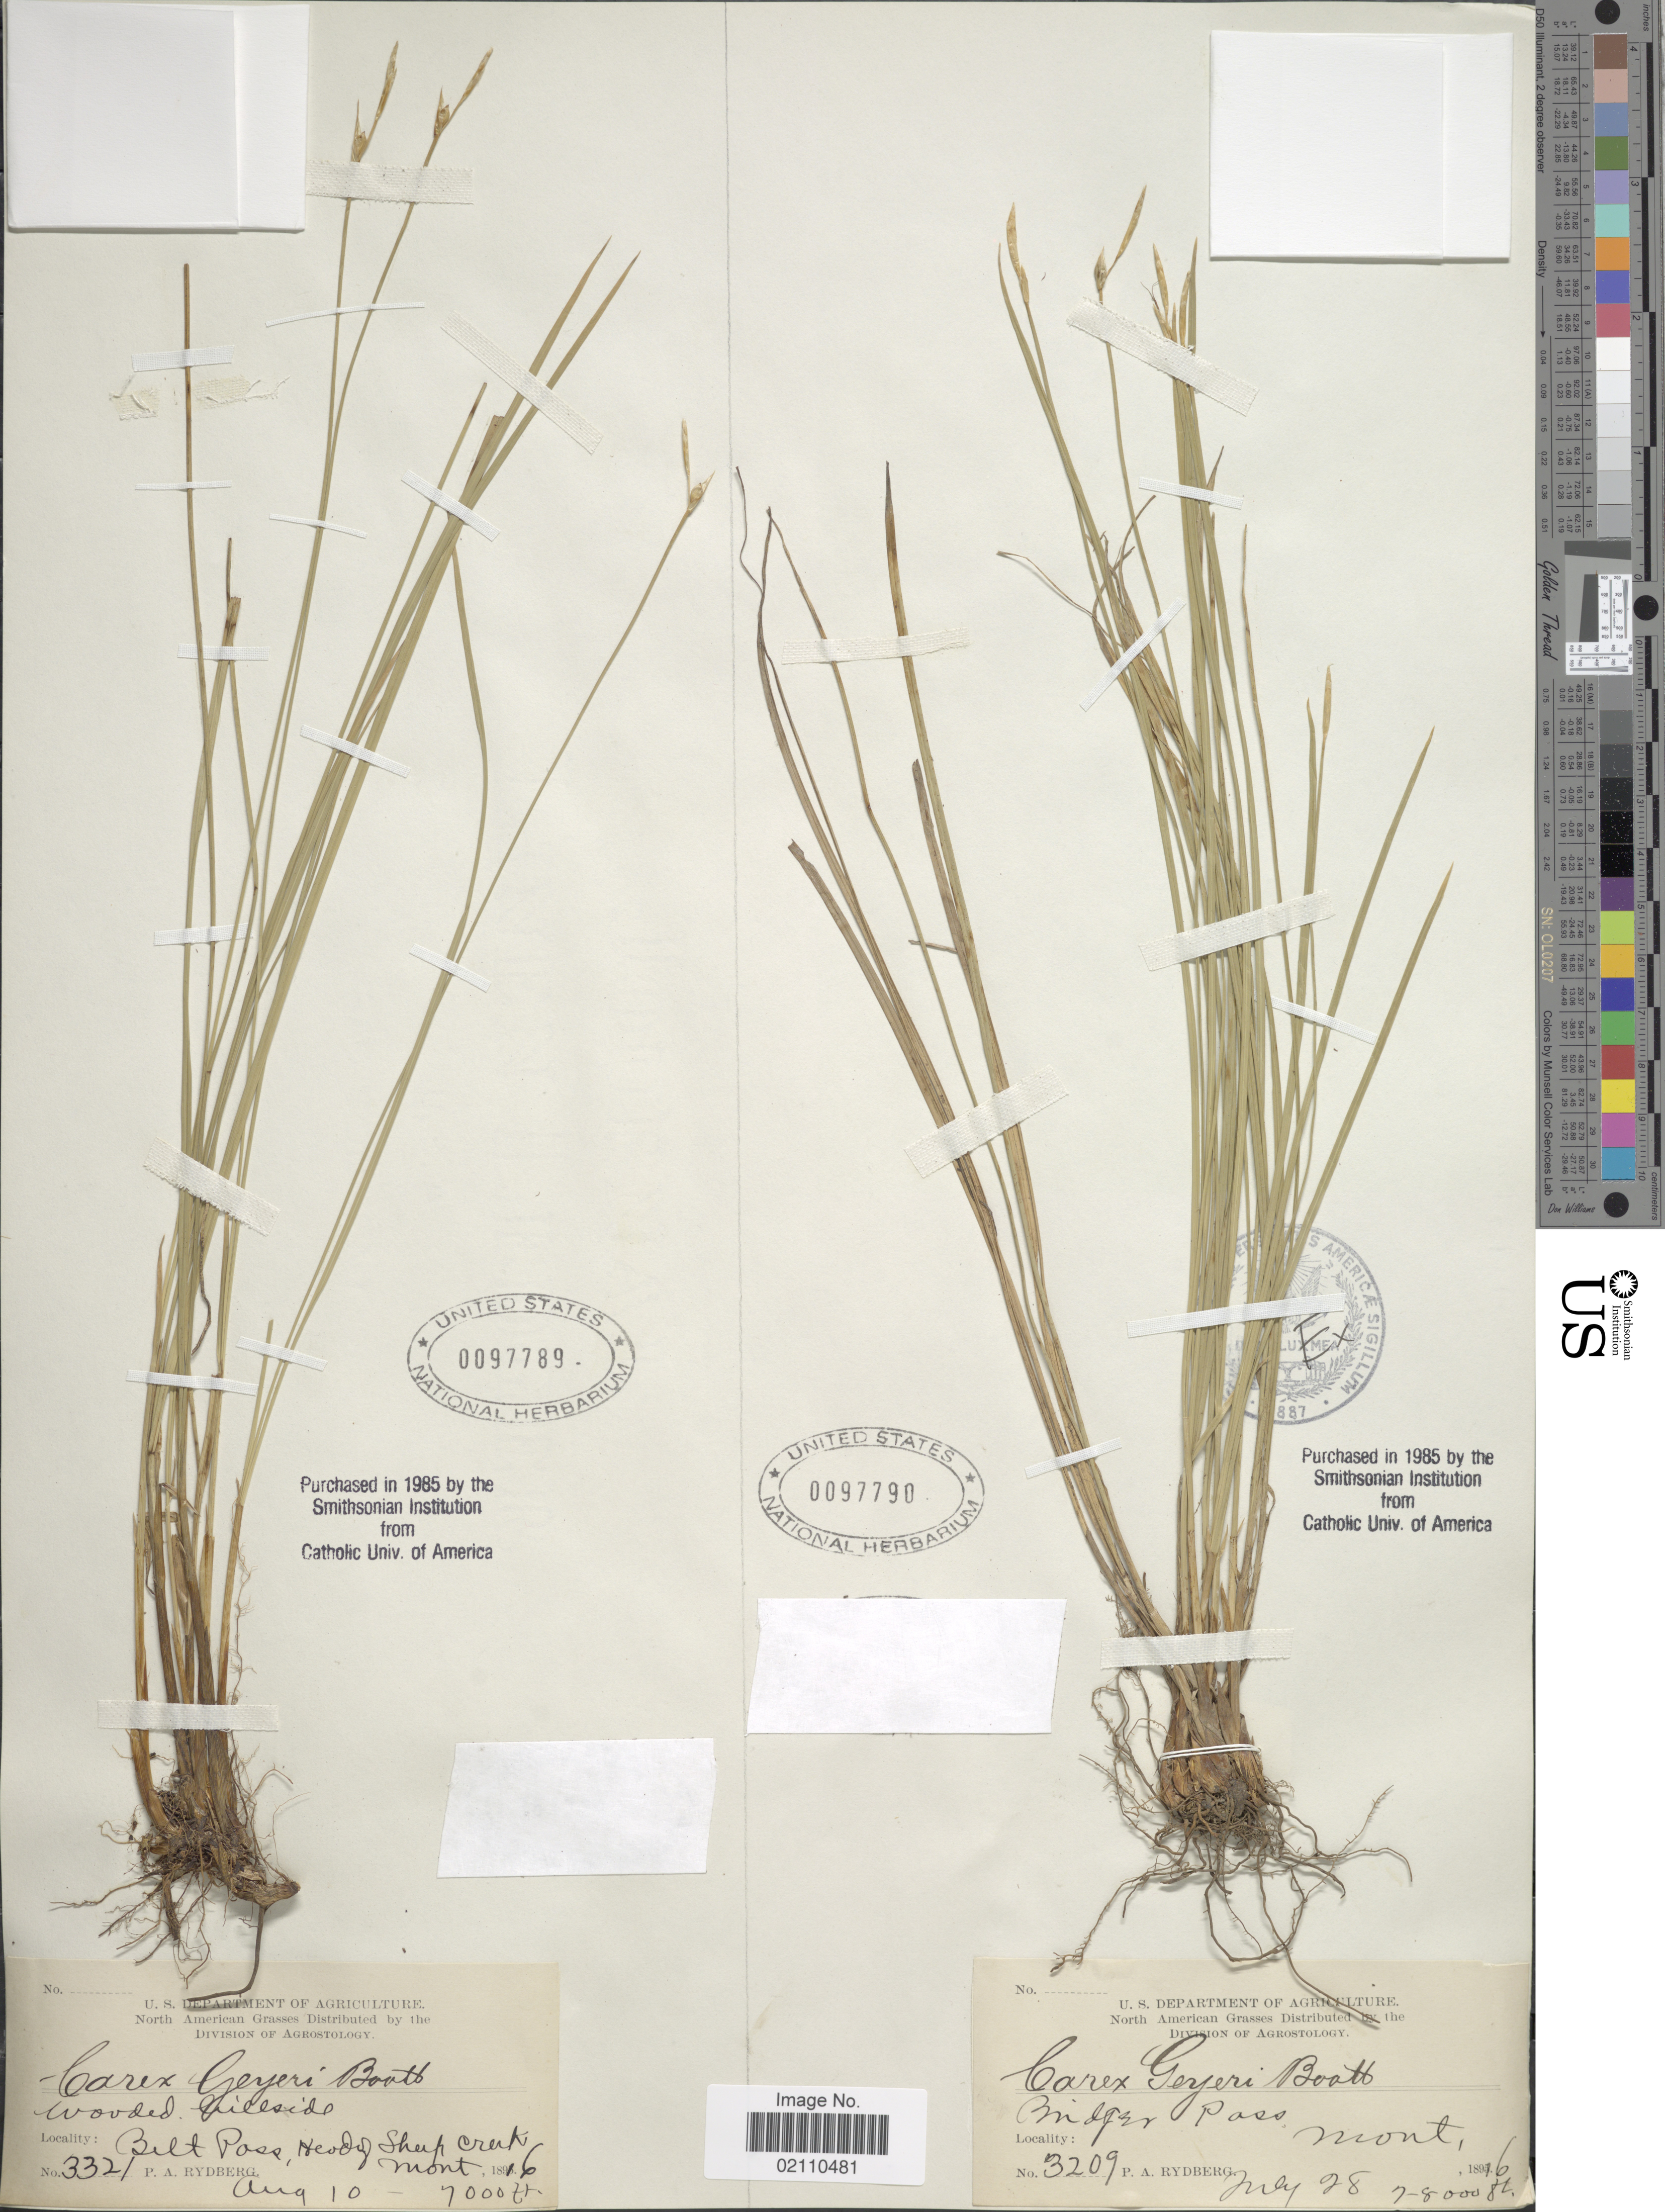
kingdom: Plantae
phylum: Tracheophyta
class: Liliopsida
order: Poales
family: Cyperaceae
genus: Carex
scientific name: Carex geyeri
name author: Boott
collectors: P. A. Rydberg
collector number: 3321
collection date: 1916-08-10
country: United States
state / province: Montana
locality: Belt Pass, Head of Sheep Creek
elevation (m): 2134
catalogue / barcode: US 97789-2